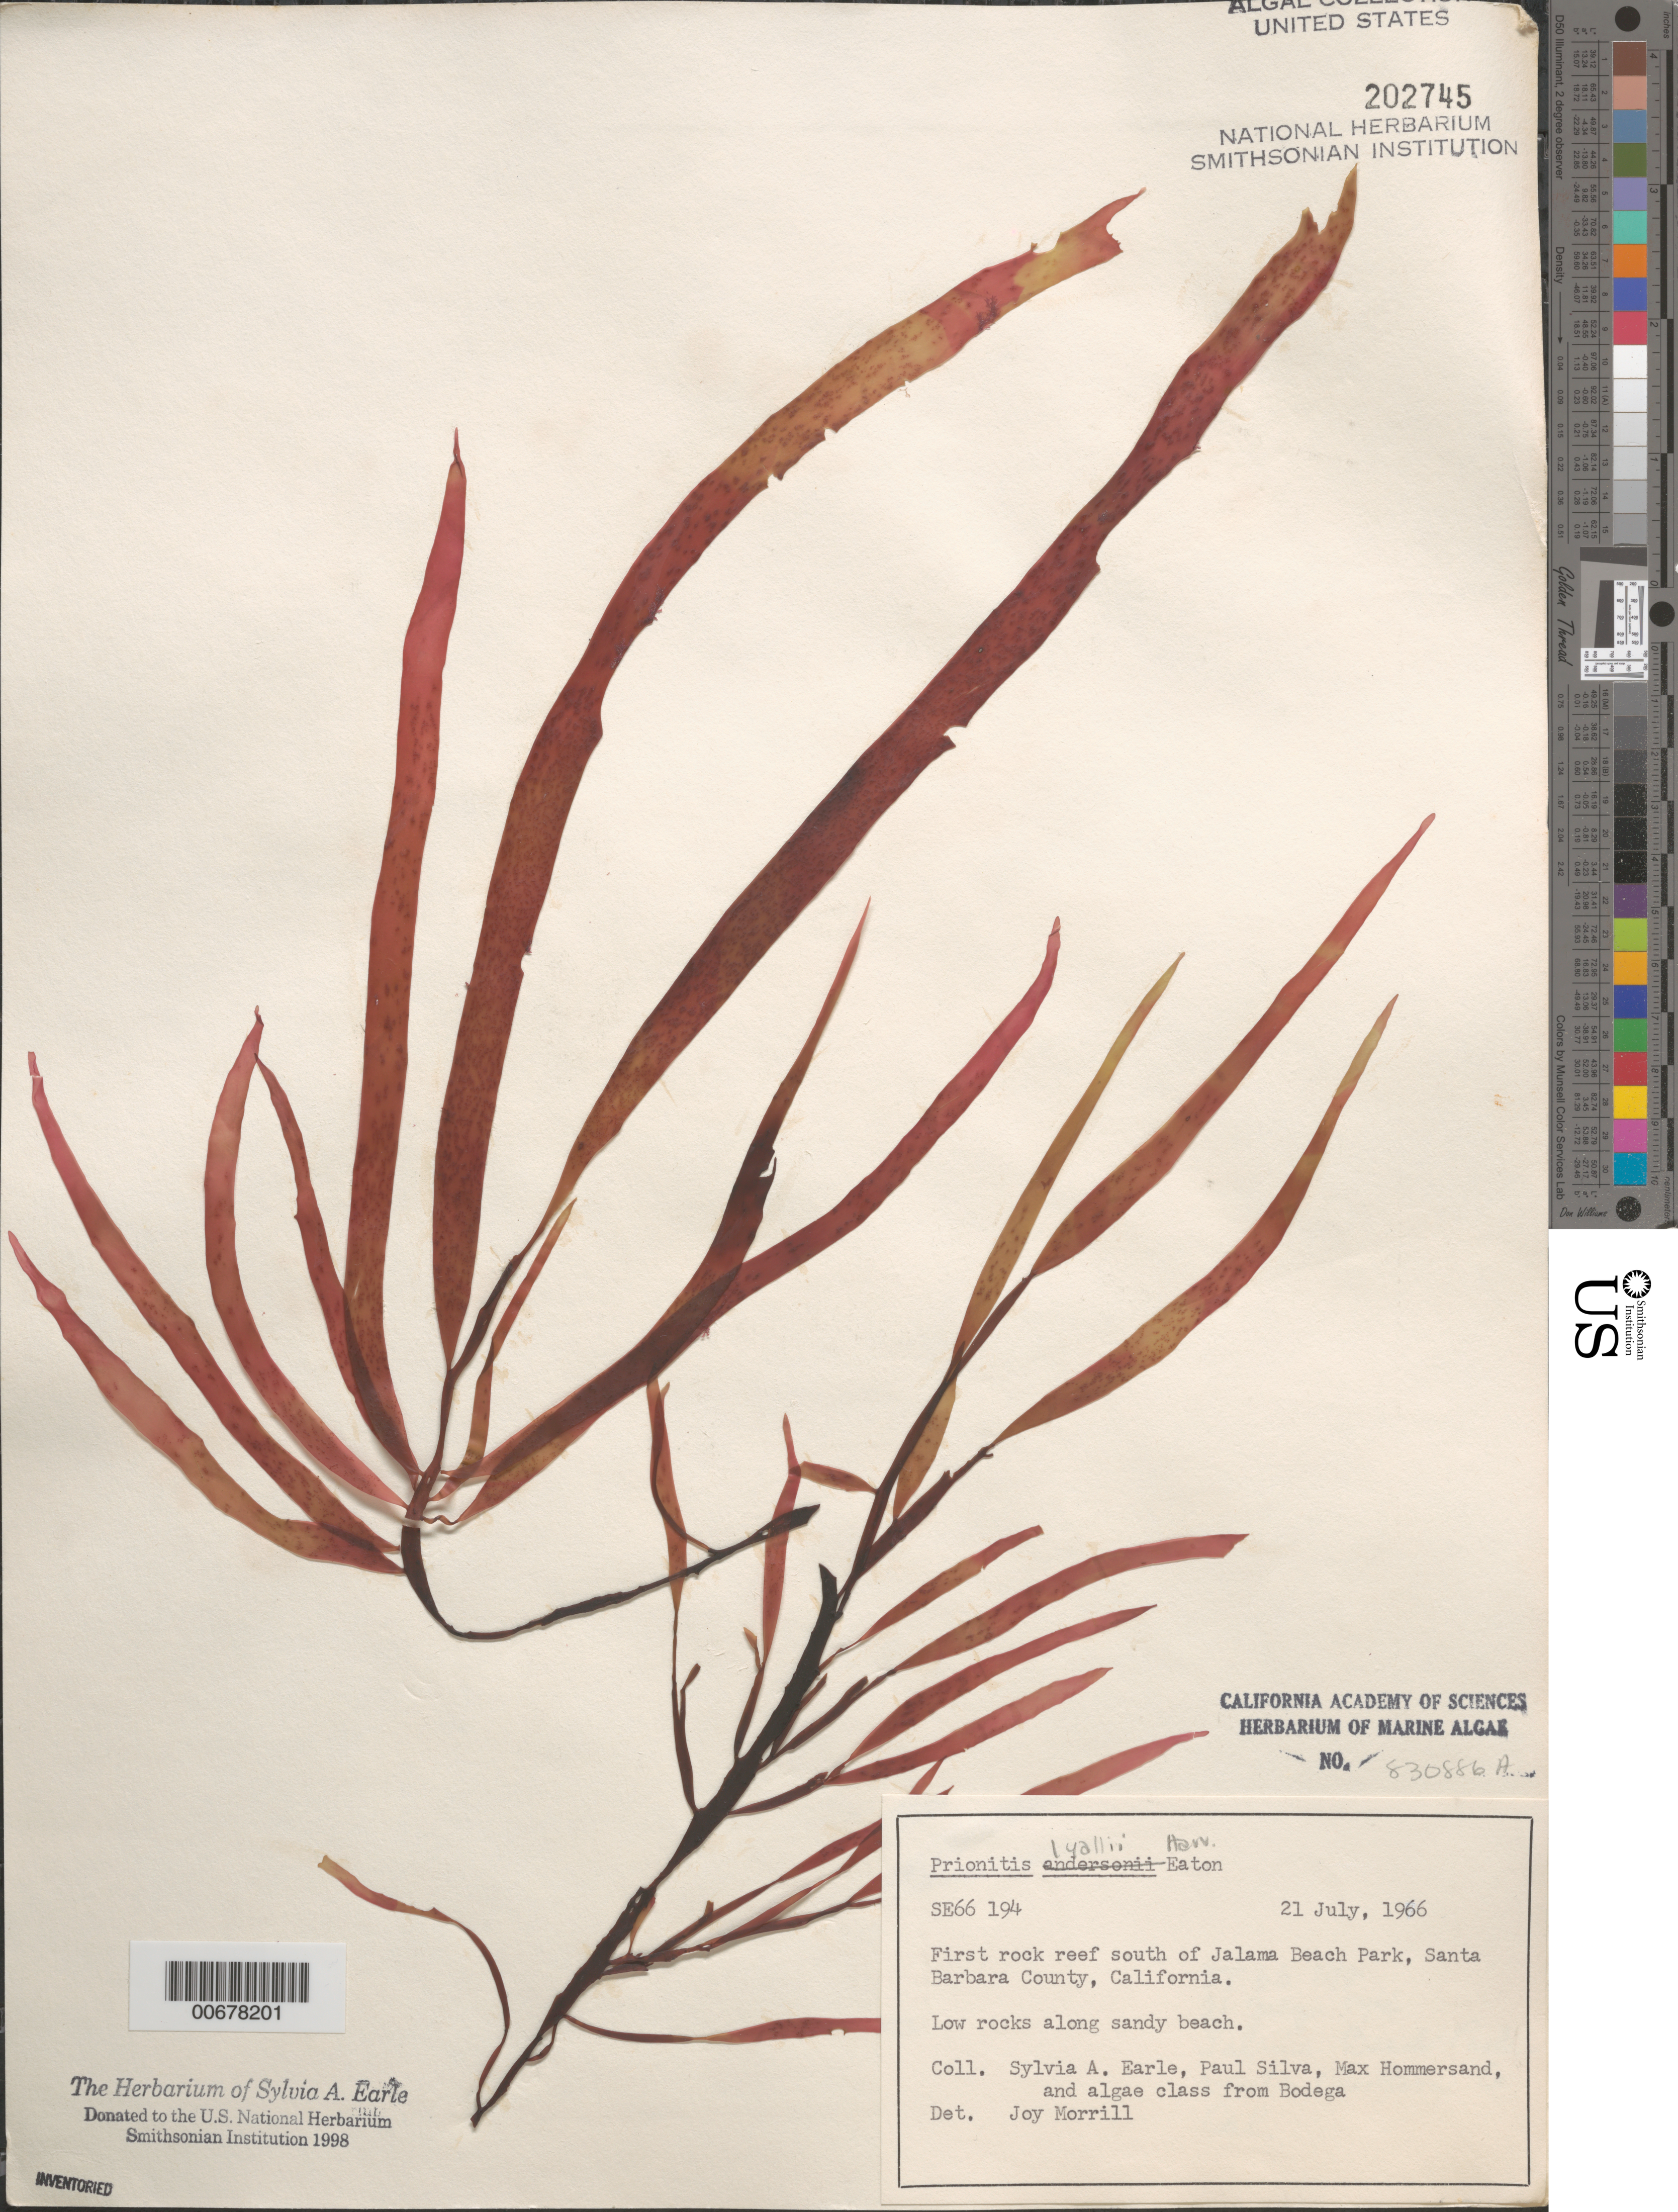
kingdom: Plantae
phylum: Rhodophyta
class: Florideophyceae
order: Cryptonemiales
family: Cryptonemiaceae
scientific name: Prionitis sternbergii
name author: (C. Agardh) J. Agardh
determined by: Algae name updating Project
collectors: S. A. Earle, P. C. Silva, M. H. Hommersand & Bodega Algae Class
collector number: SE 66194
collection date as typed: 21 Jul 1966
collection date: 1966-07-21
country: United States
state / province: California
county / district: Santa Barbara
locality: Reef south of Jalama Beach Park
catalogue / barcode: US 202745